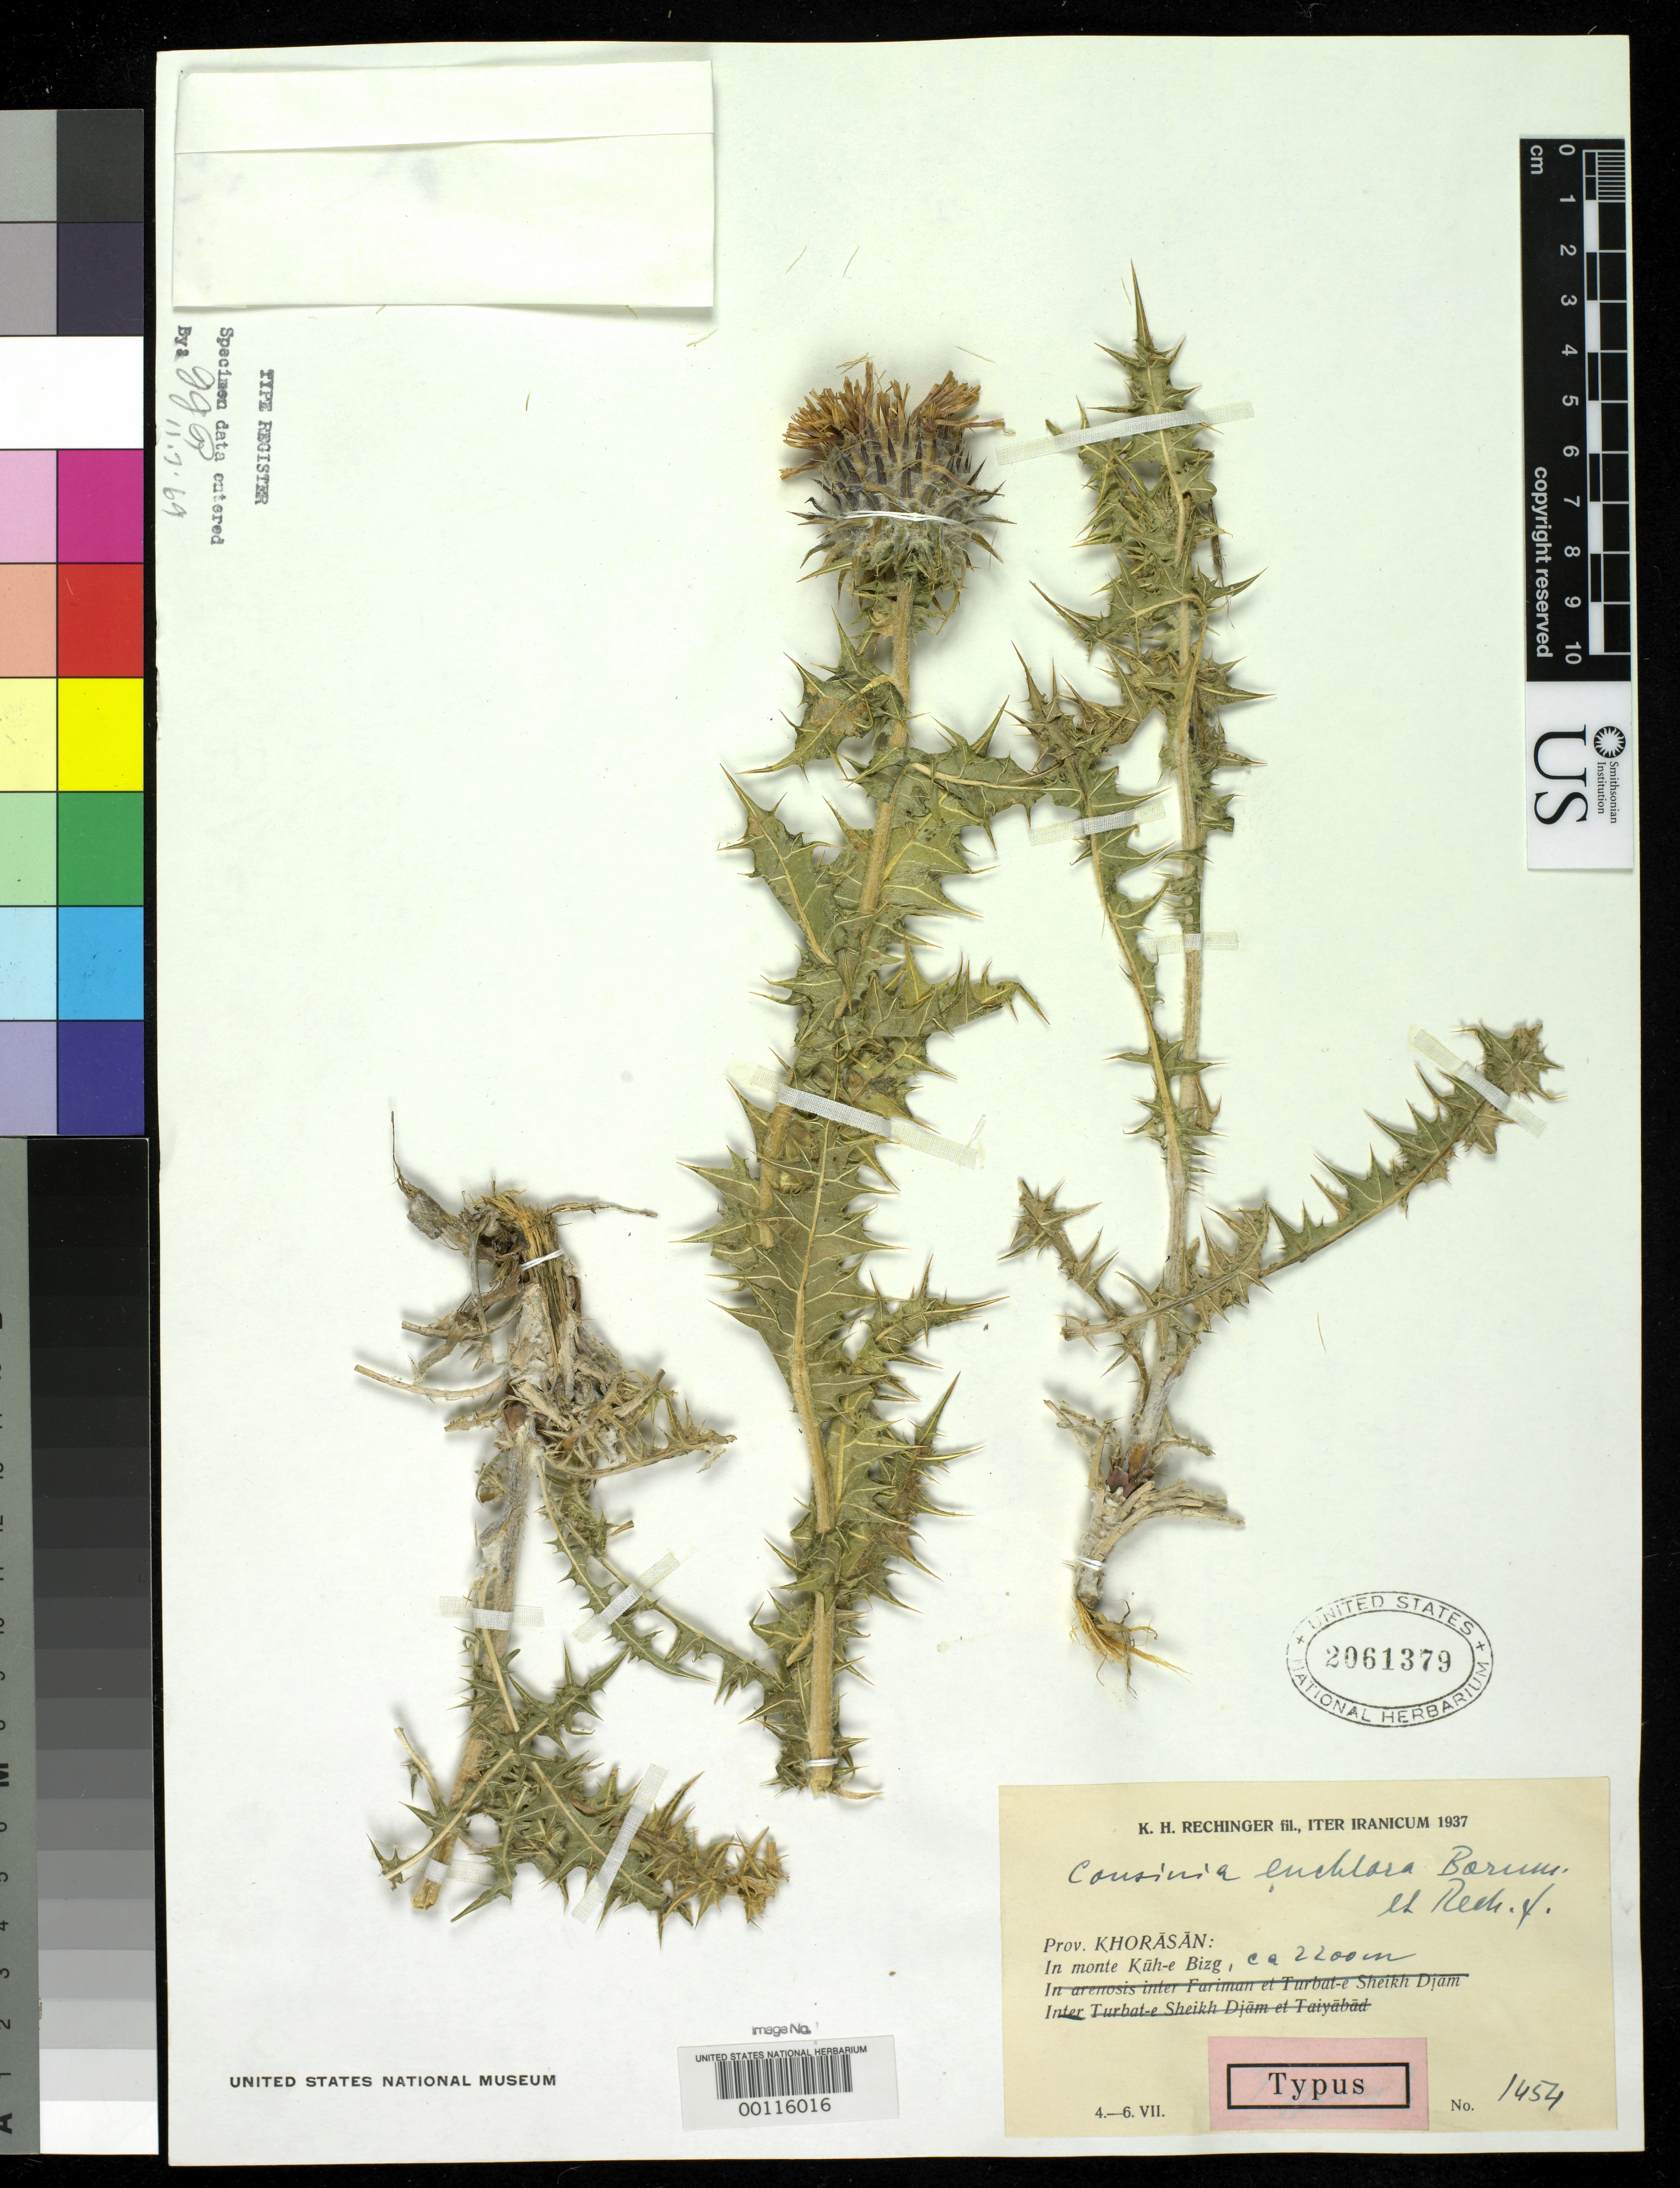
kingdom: Plantae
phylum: Tracheophyta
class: Magnoliopsida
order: Asterales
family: Asteraceae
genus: Cousinia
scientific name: Cousinia euchlora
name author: Bornm. & Rech. f.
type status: Isosyntype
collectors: K. H. Rechinger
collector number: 1454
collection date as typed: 04 Jul 1937 to 06 Jul 1937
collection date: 1937-07-04/1937-07-06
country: Iran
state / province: Khorasan [obsolete]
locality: Mt. Kuh-e Bizz.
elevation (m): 2200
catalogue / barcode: US 2061379